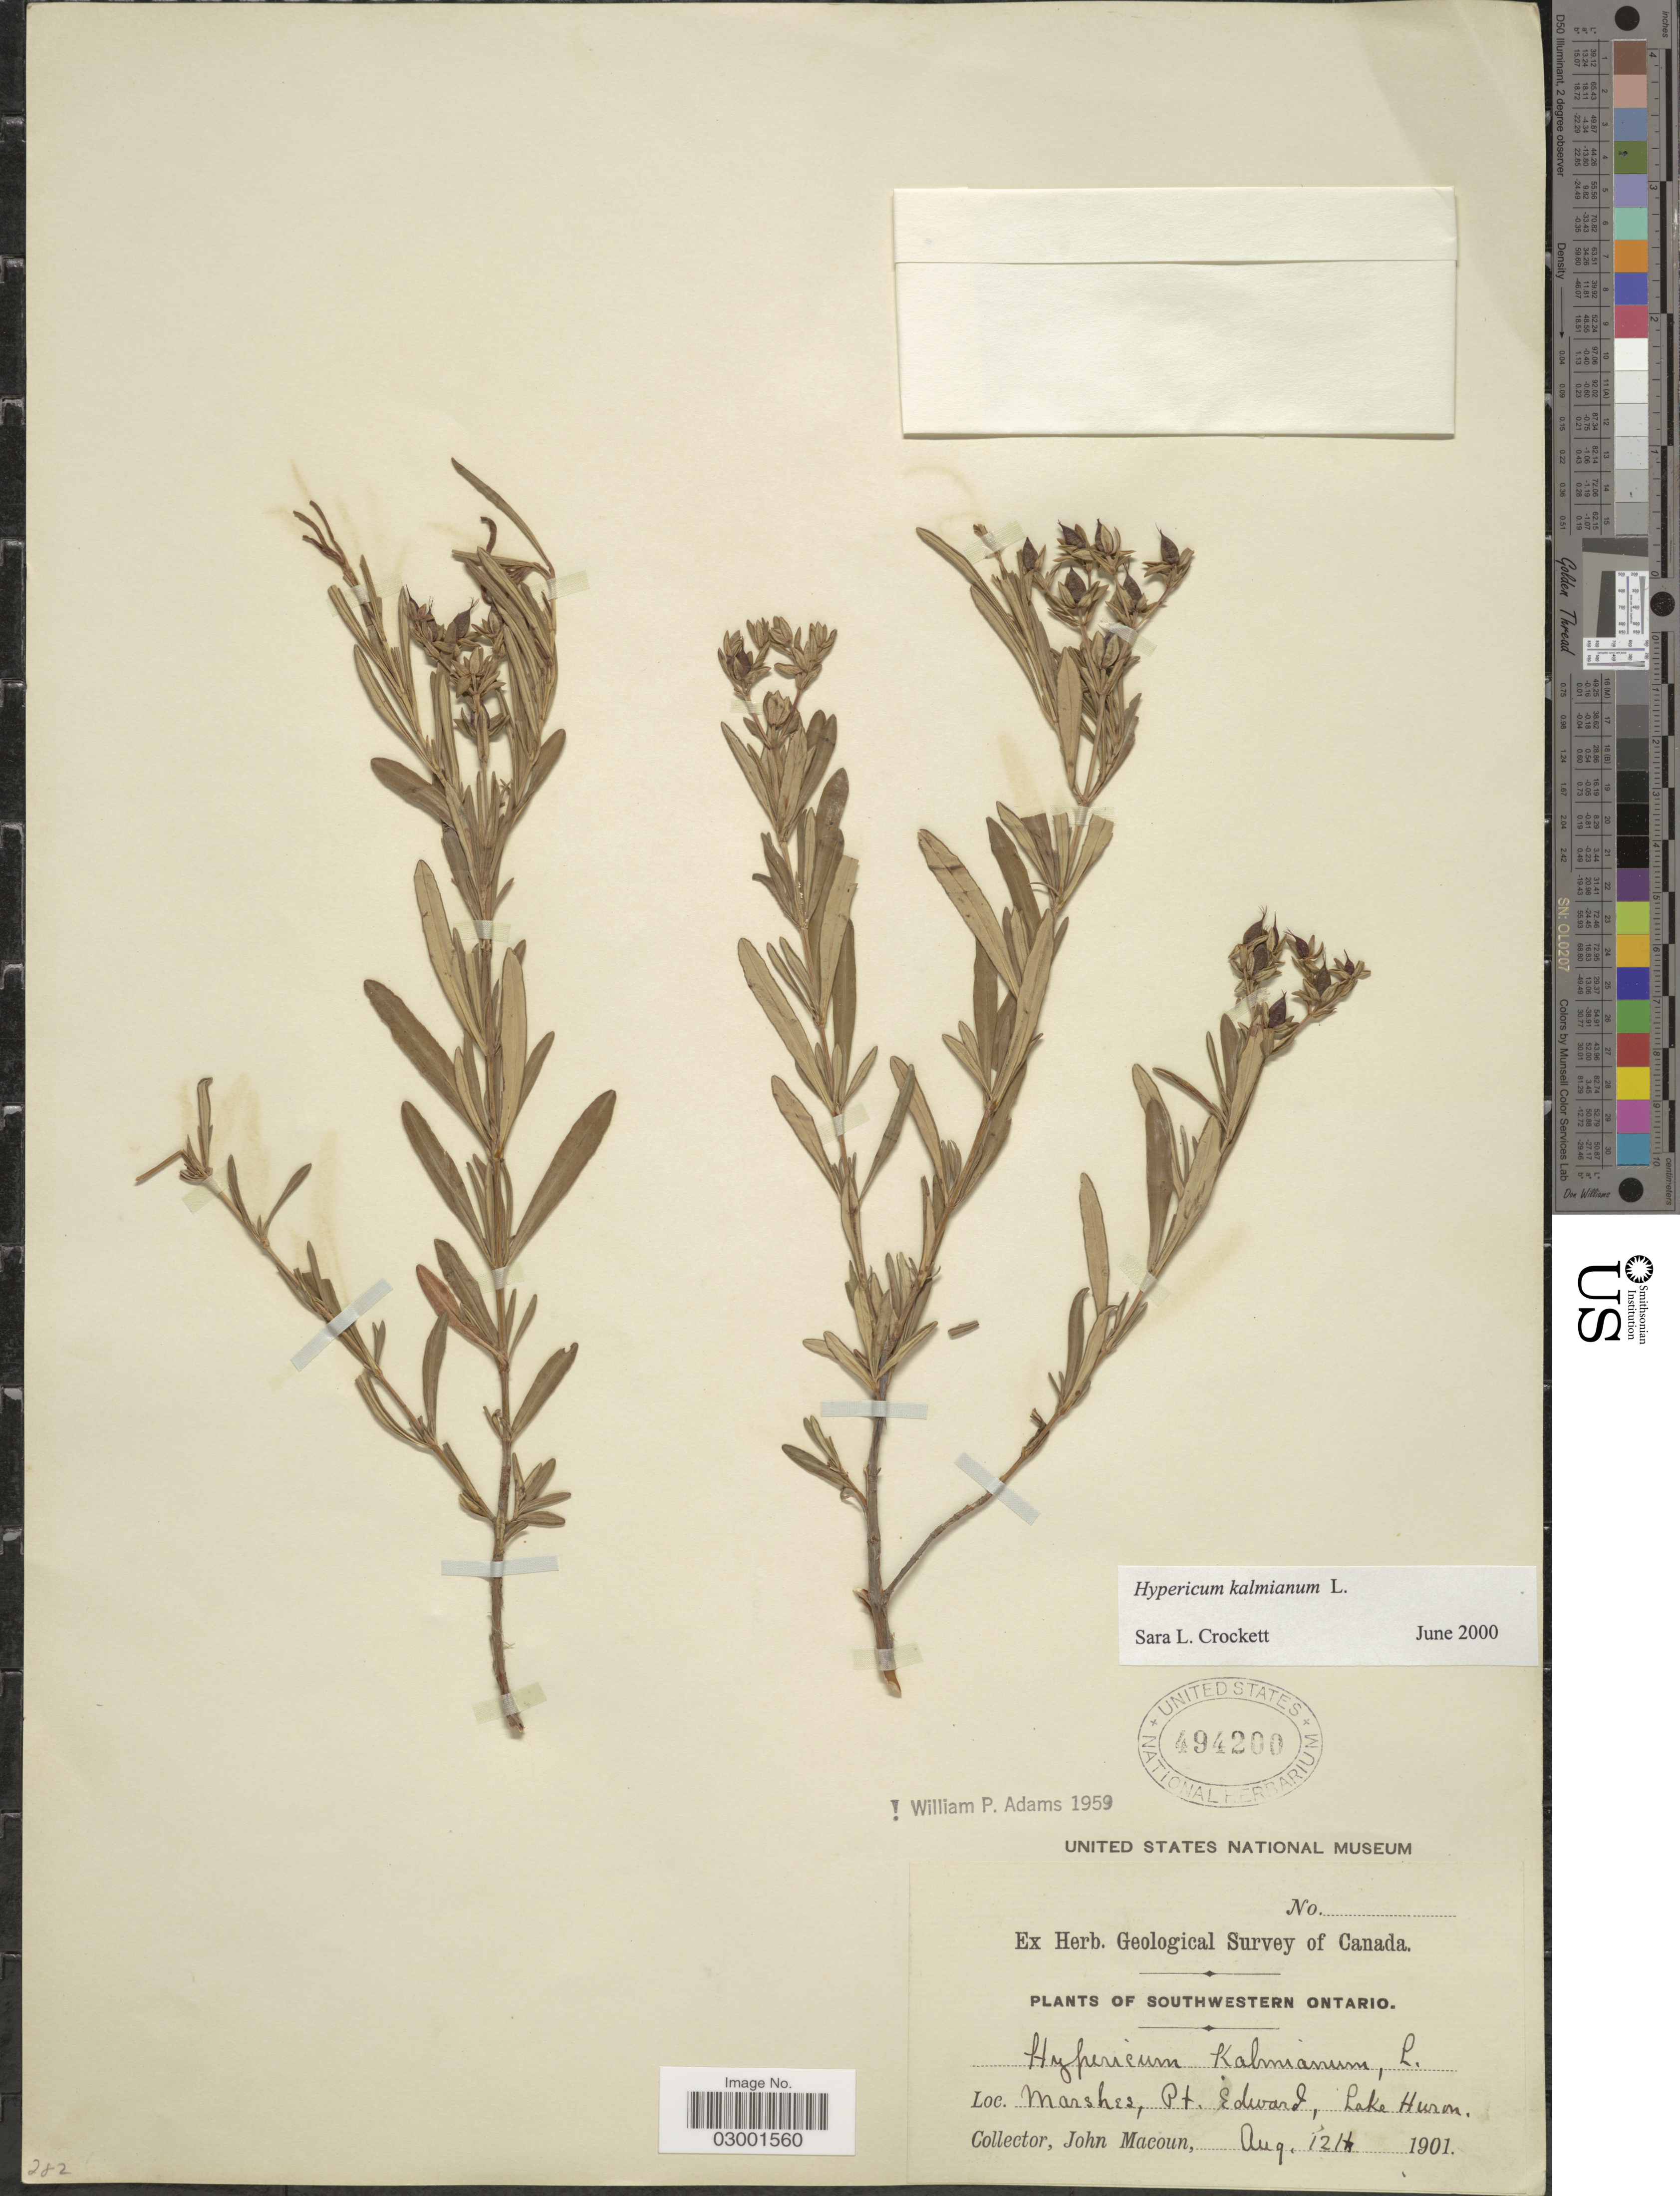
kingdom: Plantae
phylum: Tracheophyta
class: Magnoliopsida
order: Malpighiales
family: Hypericaceae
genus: Hypericum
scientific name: Hypericum kalmianum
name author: L.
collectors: J. Macoun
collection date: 1901-08-12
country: Canada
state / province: Ontario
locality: Southwestern Ontario, Pt. Edward, Lake Huron.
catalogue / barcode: US 494200